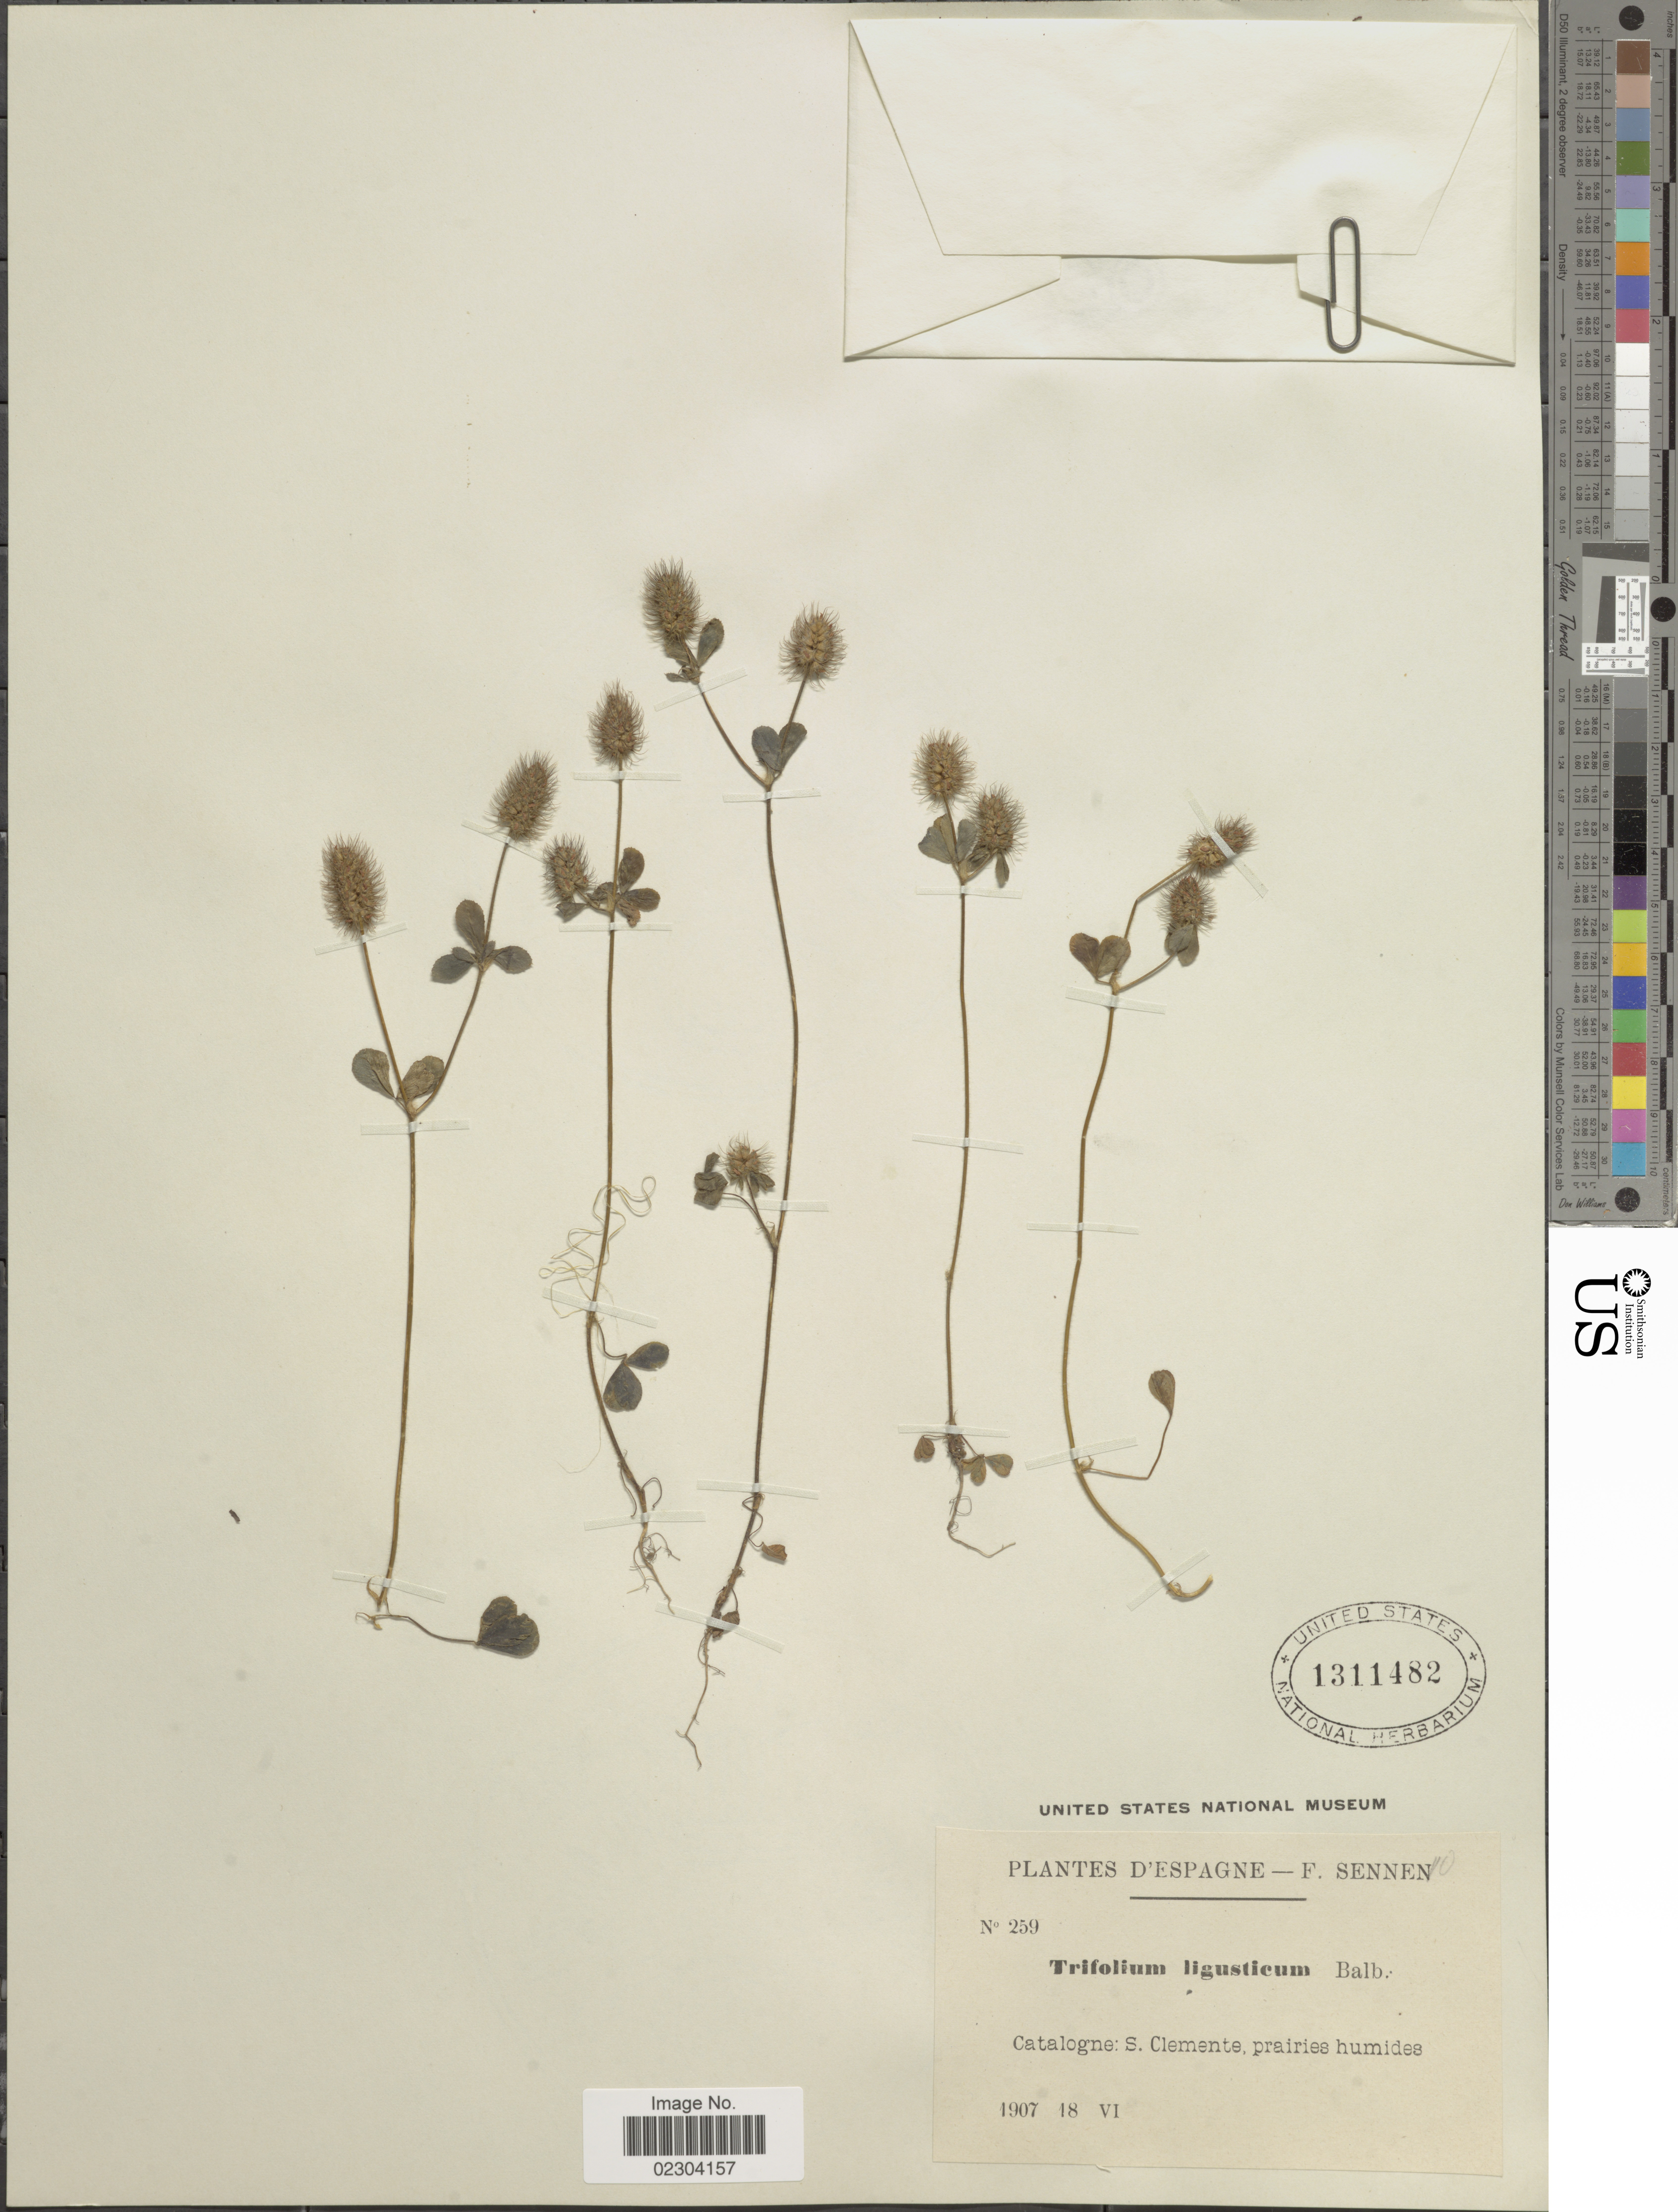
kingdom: Plantae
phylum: Tracheophyta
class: Magnoliopsida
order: Fabales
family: Fabaceae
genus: Trifolium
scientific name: Trifolium ligusticum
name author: Loisel.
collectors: E. Sennen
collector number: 259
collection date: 1907-06-18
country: Spain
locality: Catalogne: S. Clemente, prairies humides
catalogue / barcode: US 1311482